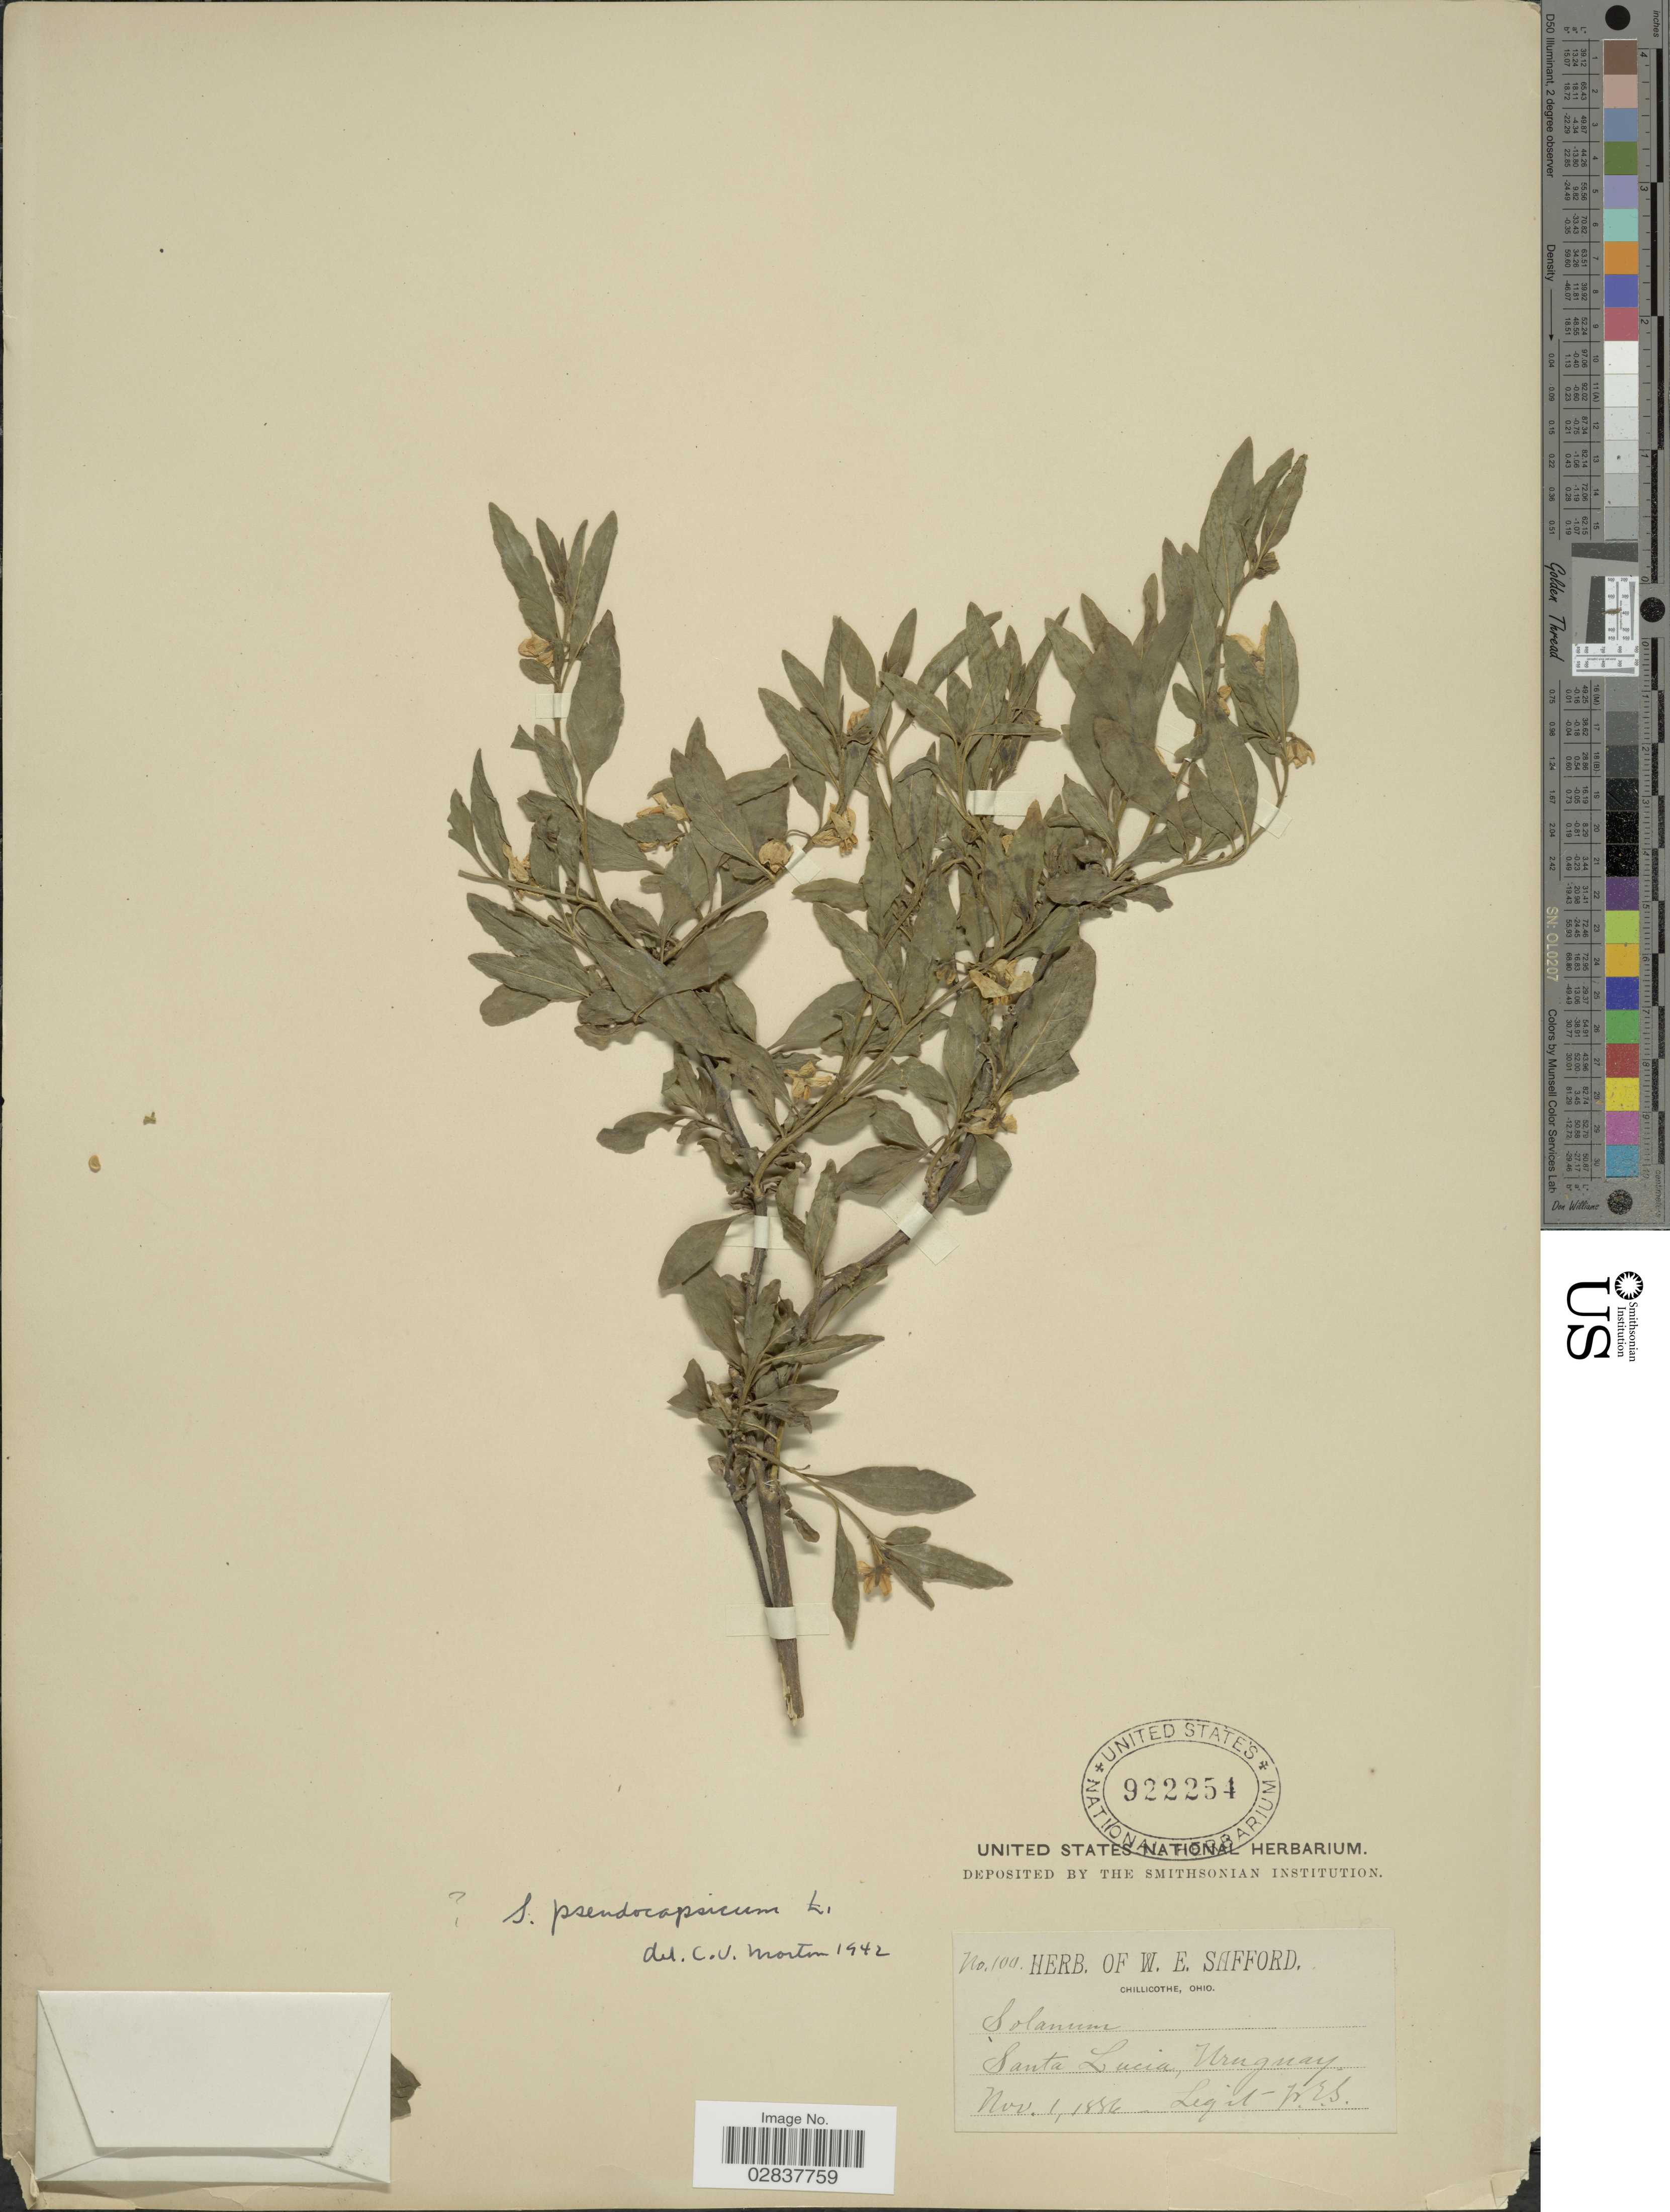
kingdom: Plantae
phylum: Tracheophyta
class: Magnoliopsida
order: Solanales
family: Solanaceae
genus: Solanum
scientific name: Solanum pseudocapsicum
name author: L.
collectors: W. E. Safford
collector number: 100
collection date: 1884-11-01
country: Uruguay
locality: Santa Lucia.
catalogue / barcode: US 922254